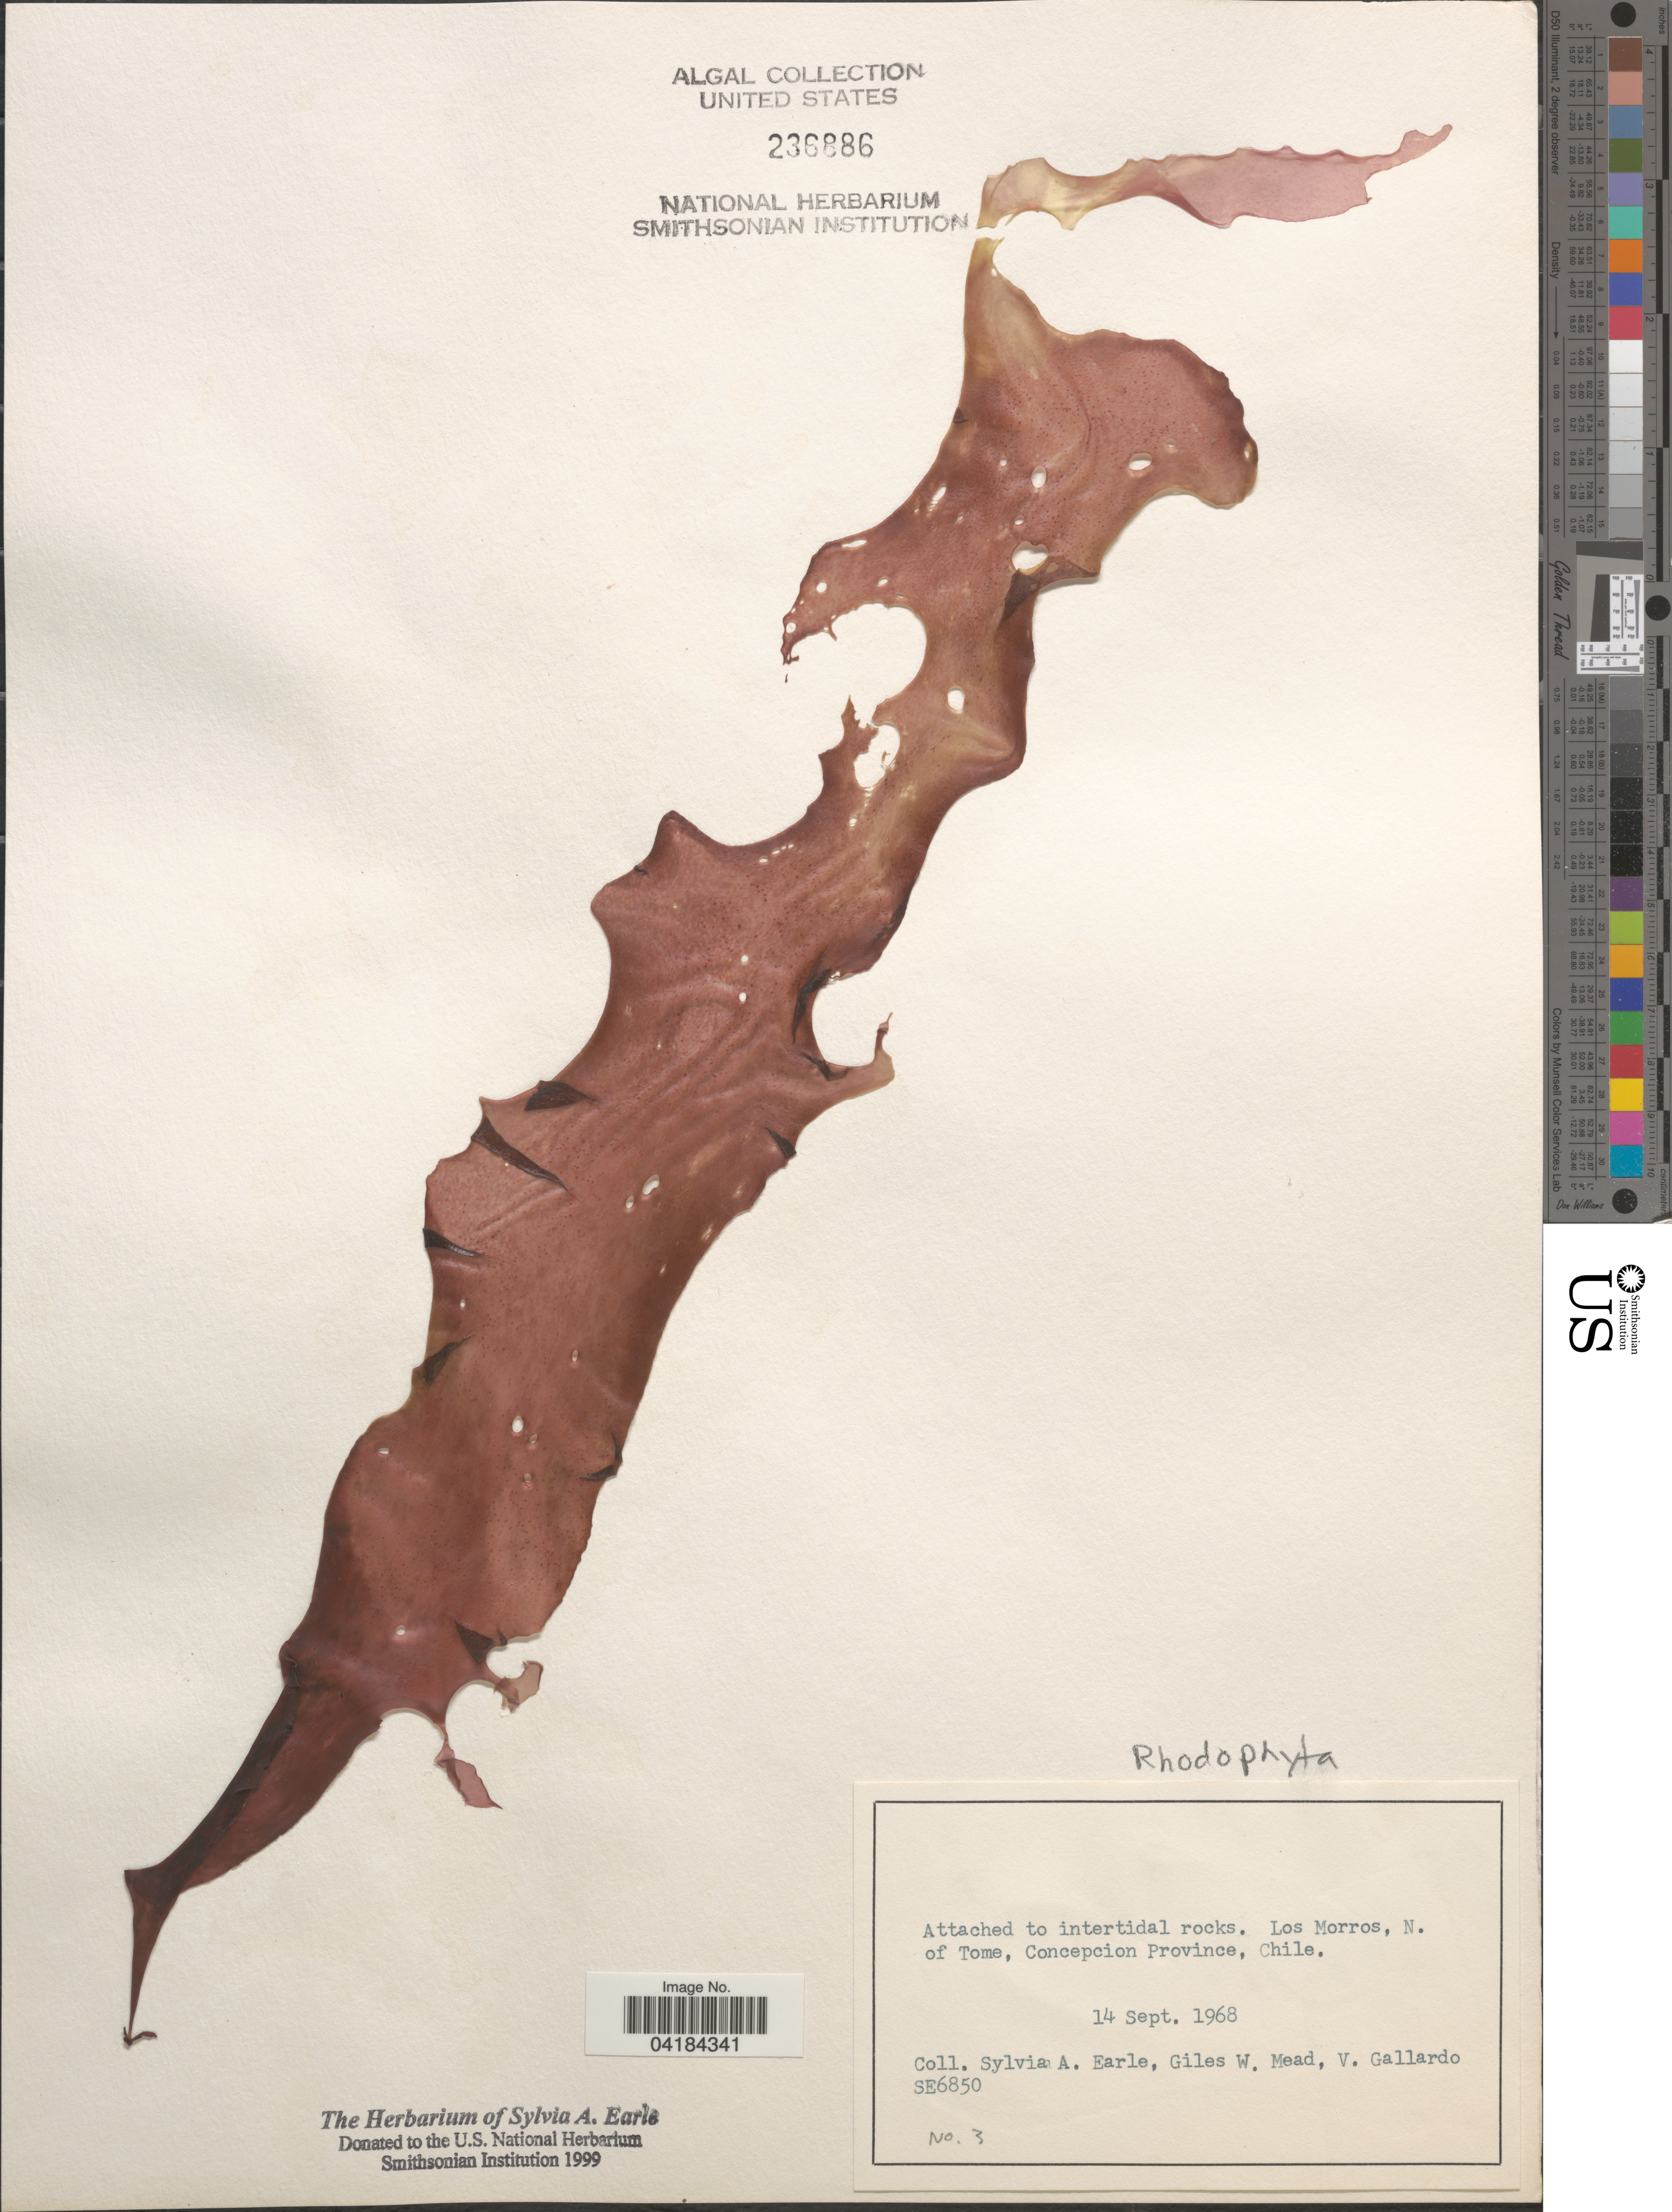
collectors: S. A. Earle, G. W. Mead & V. Gallardo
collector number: SE6850/3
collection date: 1968-09-14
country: Chile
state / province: Bio-Bío (VIII)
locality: Los Morros, N. of Tome, Concepcion Province.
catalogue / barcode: US 236886